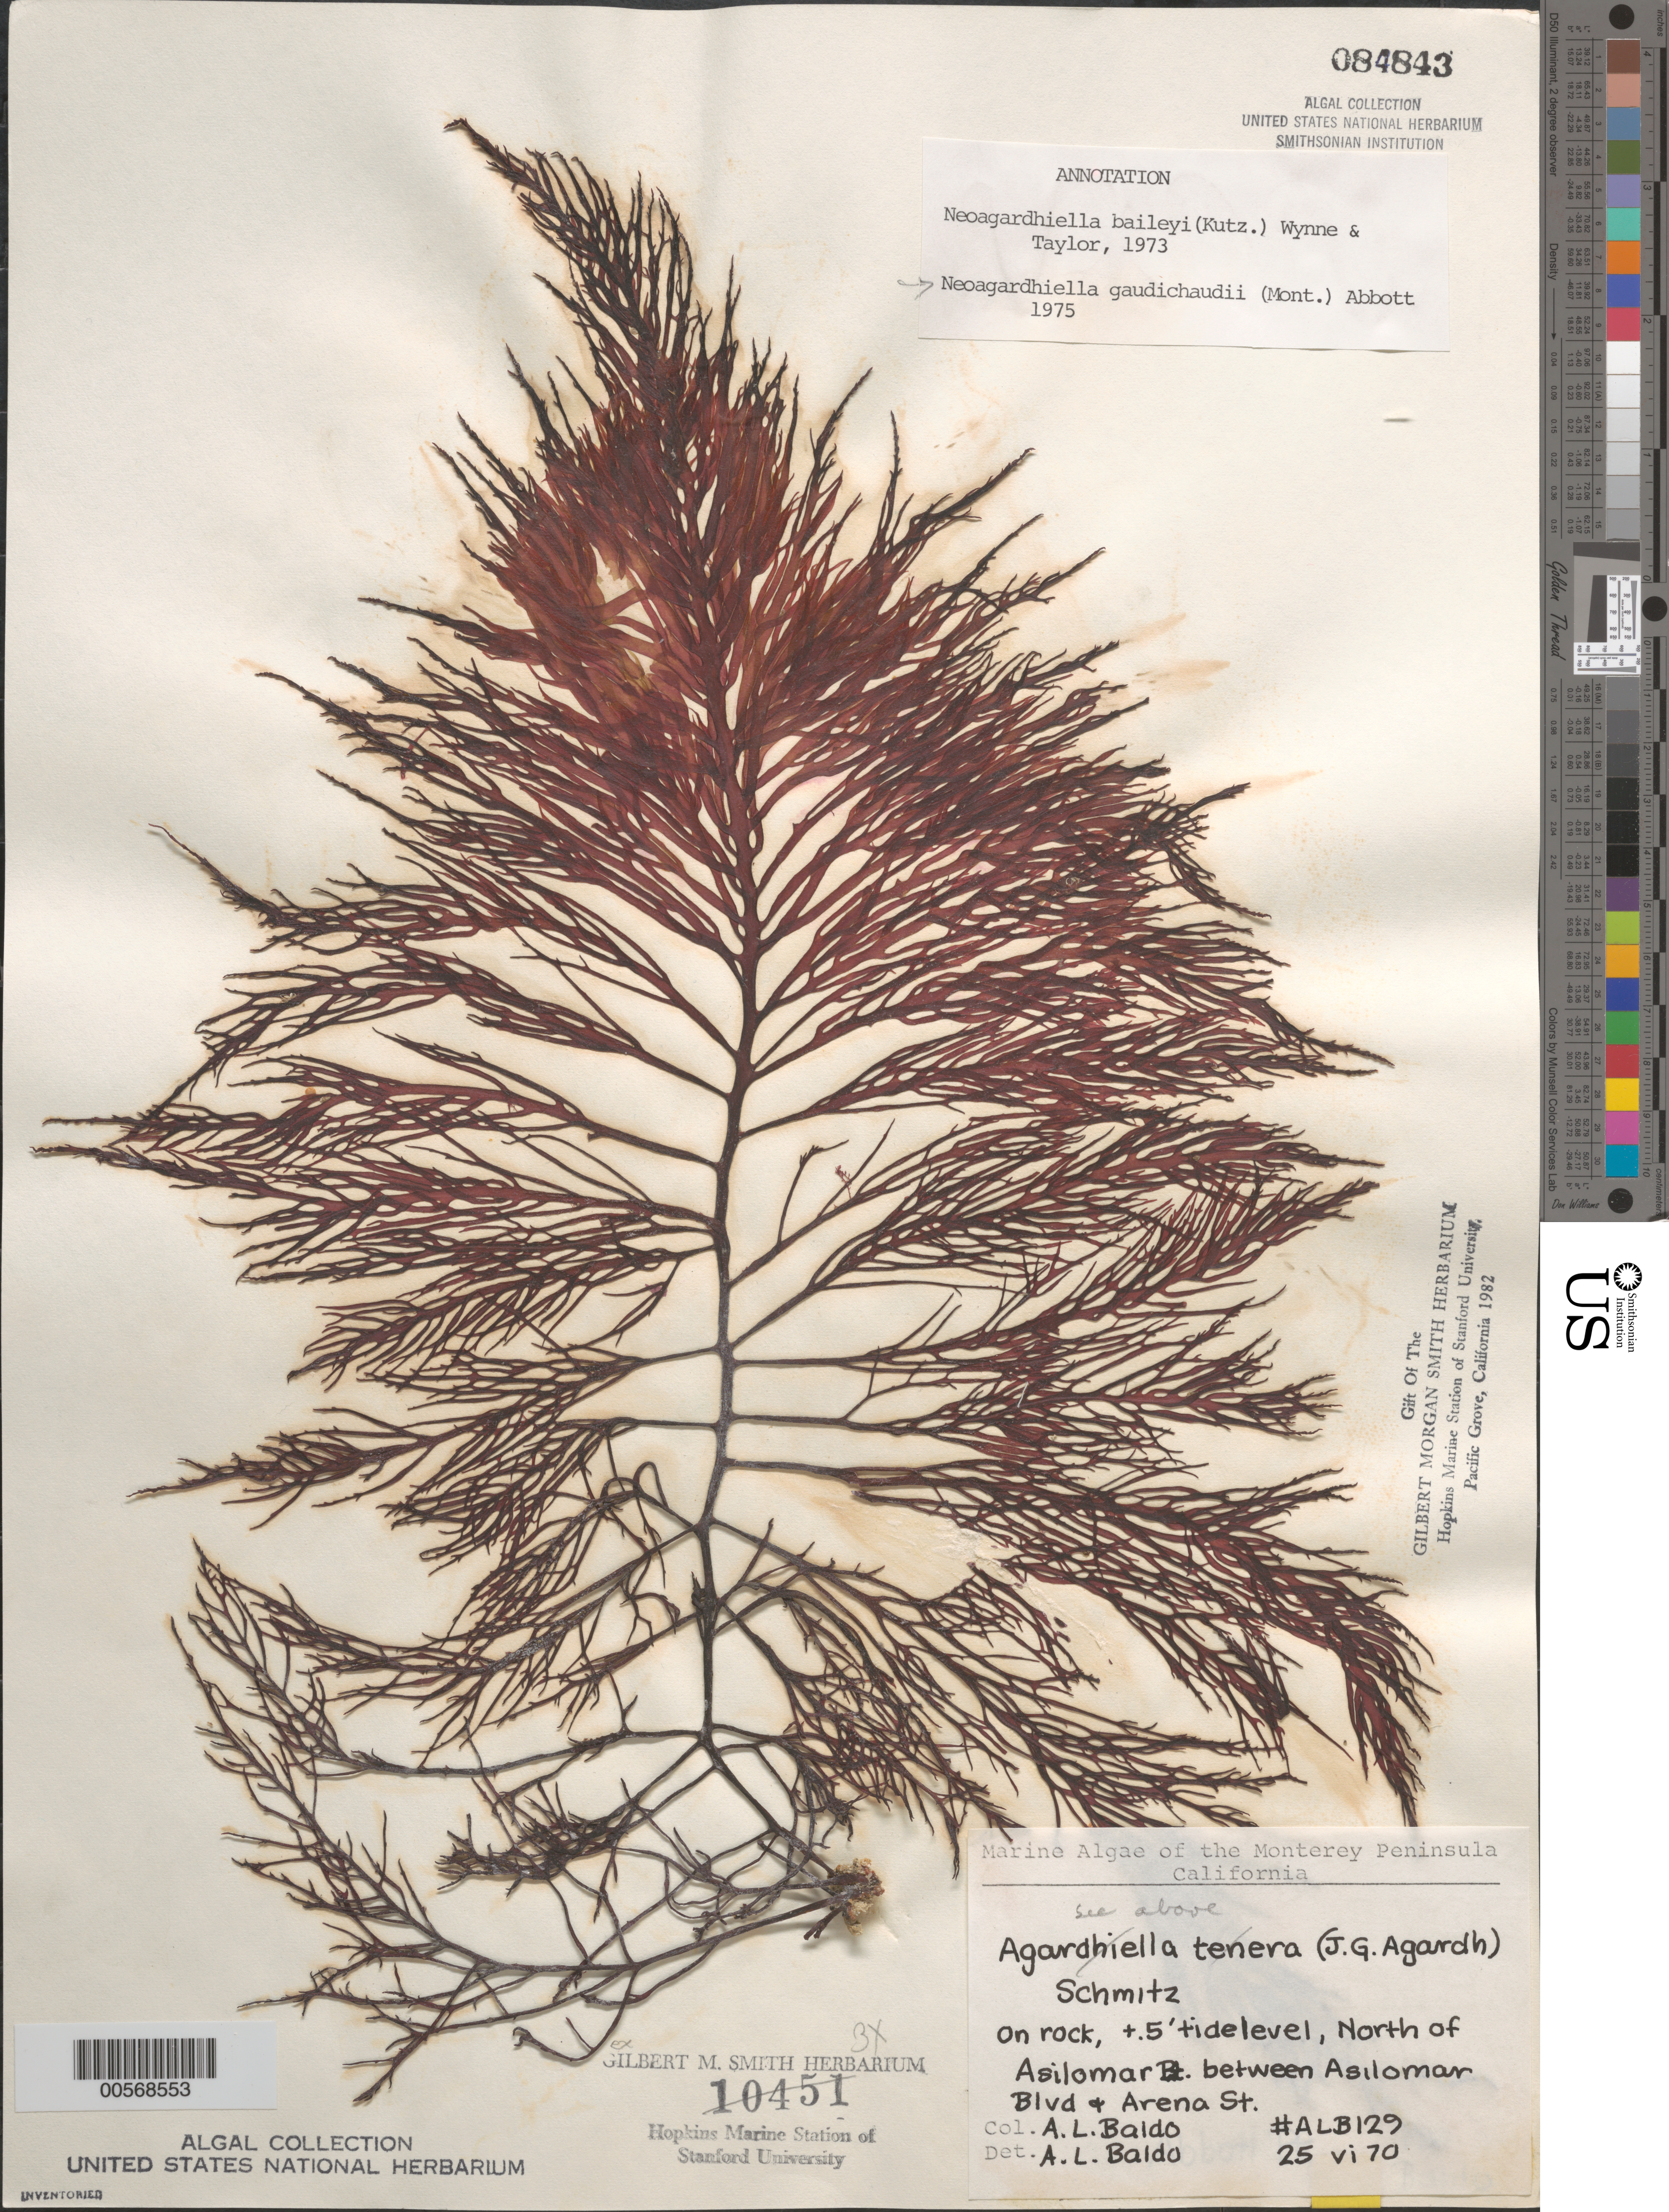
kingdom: Plantae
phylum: Rhodophyta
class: Florideophyceae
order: Gigartinales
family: Solieriaceae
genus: Sarcodiotheca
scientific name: Sarcodiotheca gaudichaudii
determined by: Algae name updating Project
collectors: A. Baldo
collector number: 129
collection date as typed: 25 Jun 1970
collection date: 1970-06-25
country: United States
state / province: California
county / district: Monterey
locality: North of Asilomar Point, between Asilomar Boulevard and Arena Street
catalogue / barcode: US 84843